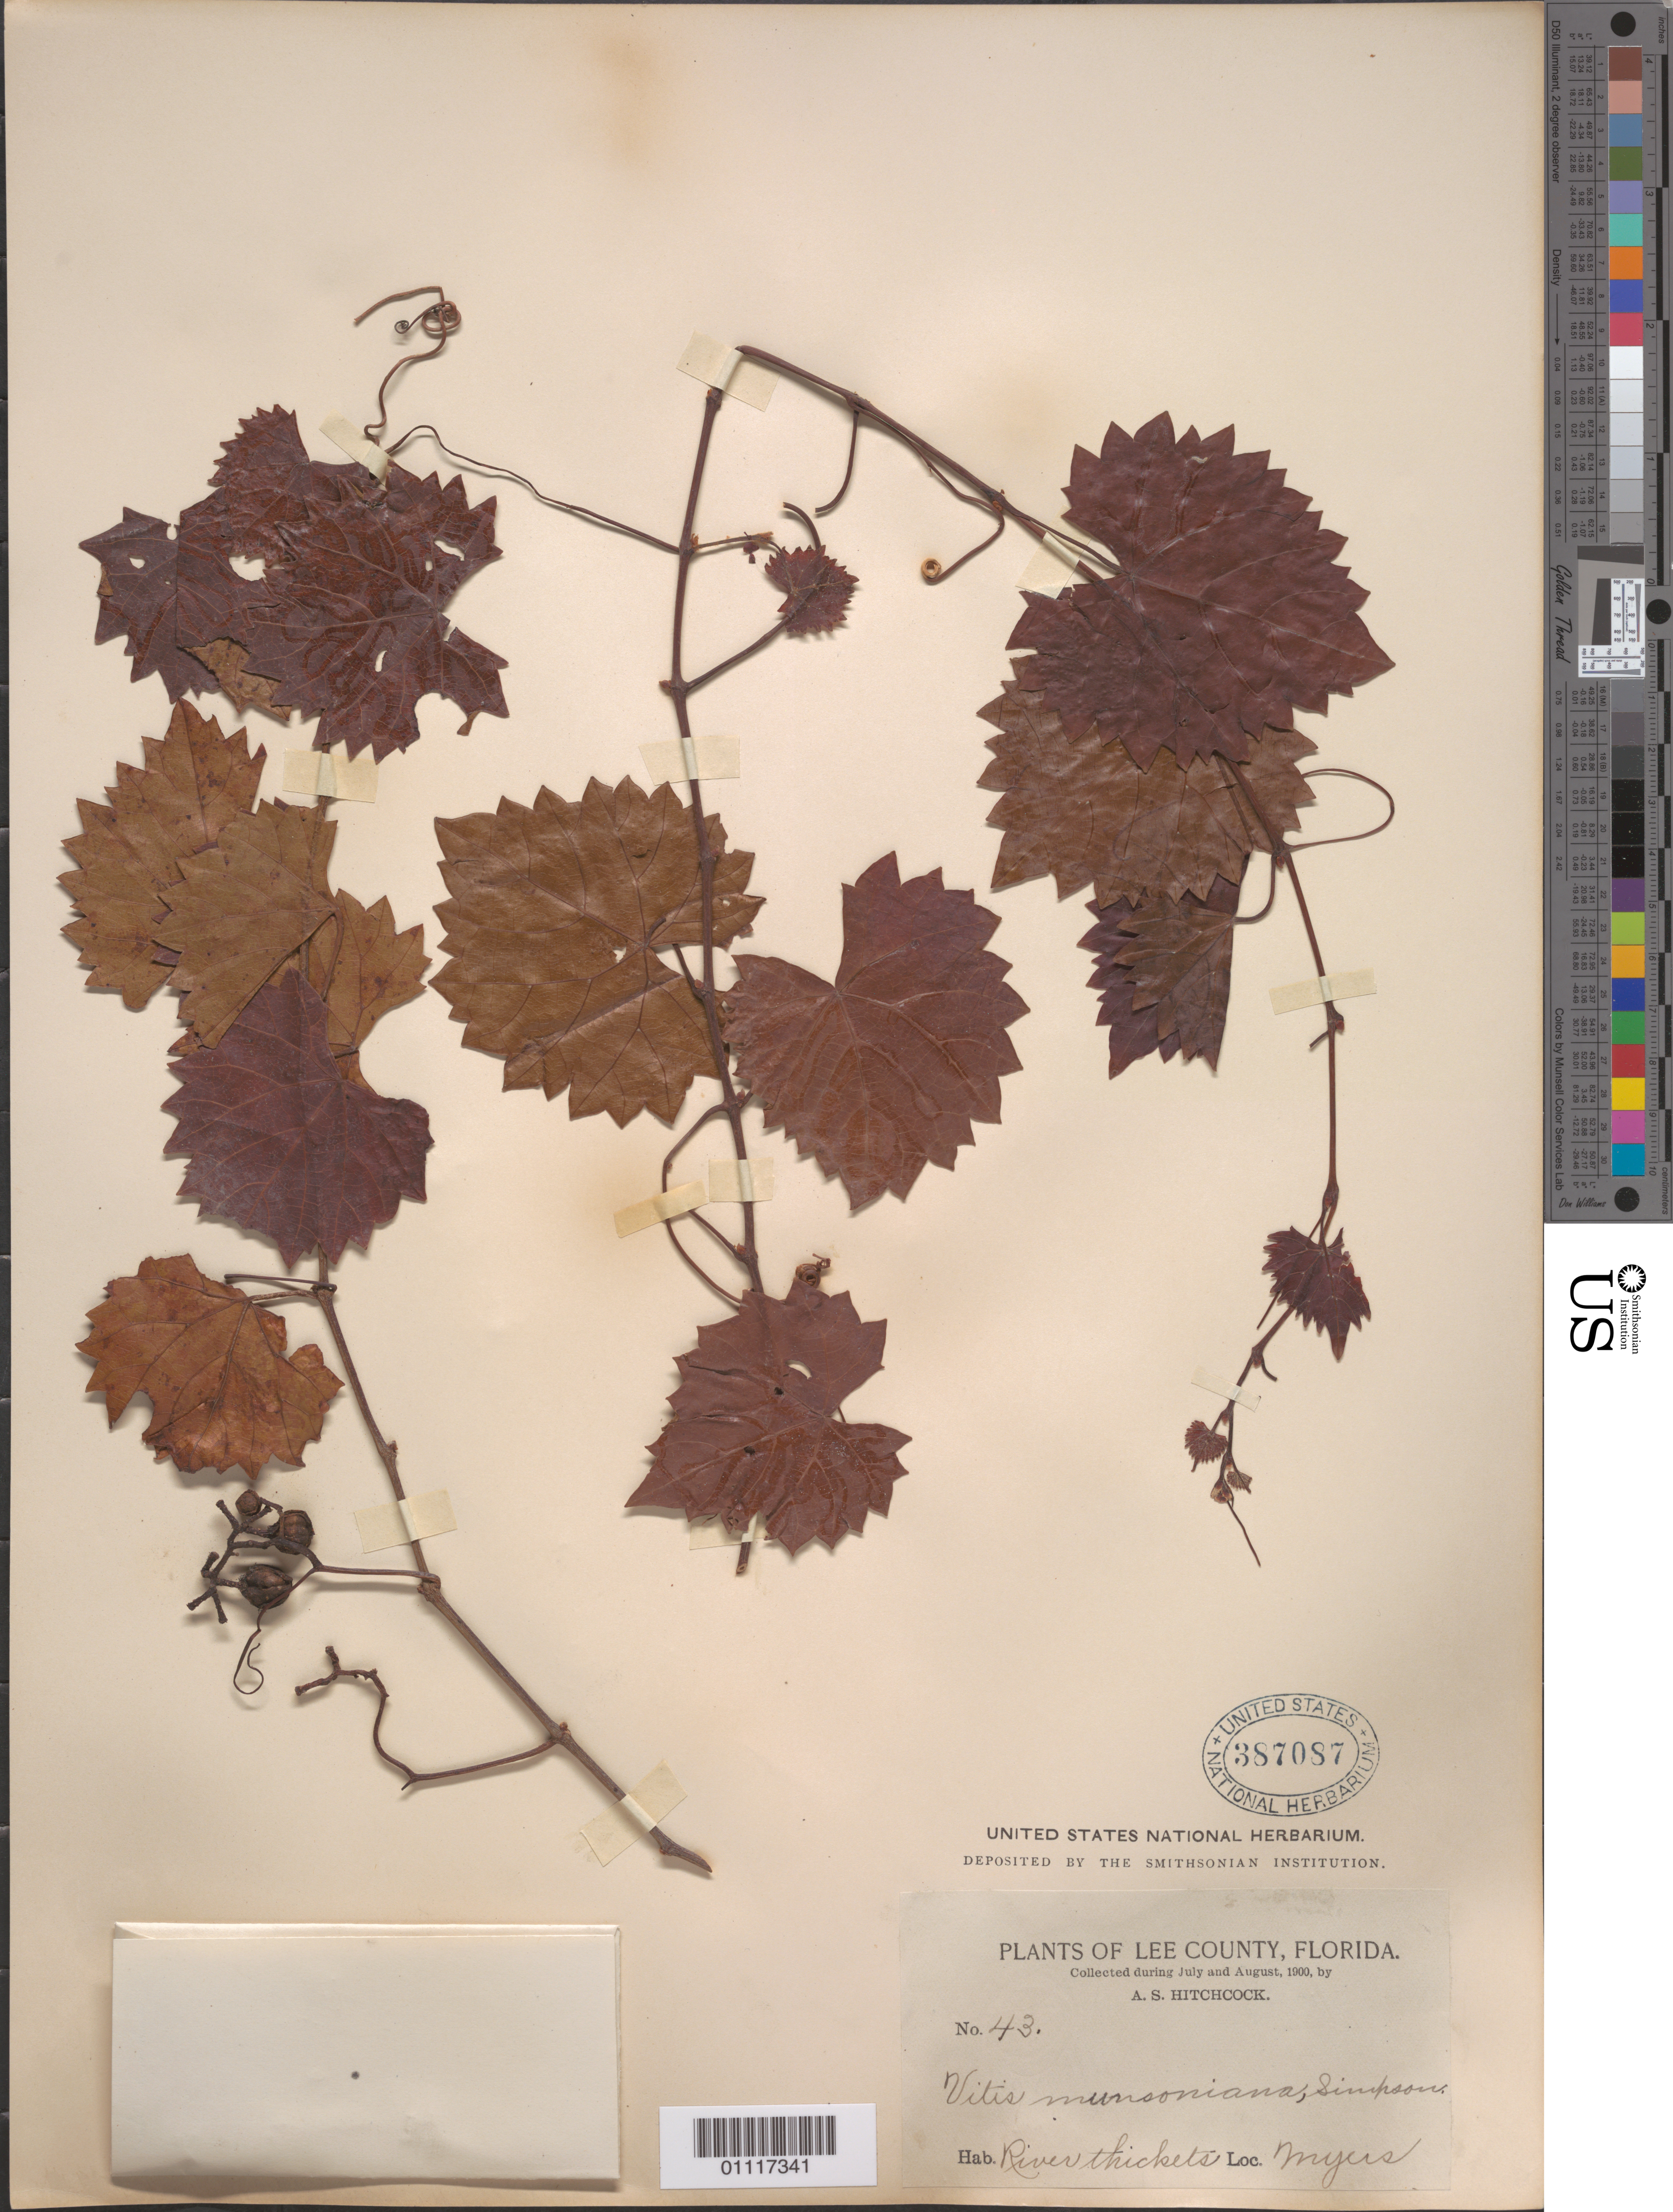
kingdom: Plantae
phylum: Tracheophyta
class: Magnoliopsida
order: Vitales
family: Vitaceae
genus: Vitis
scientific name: Vitis munsoniana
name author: J.H. Simpson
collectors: A. S. Hitchcock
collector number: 43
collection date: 1900-07/1900-08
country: United States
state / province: Florida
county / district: Lee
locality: Myers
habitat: River thickets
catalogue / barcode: US 387087